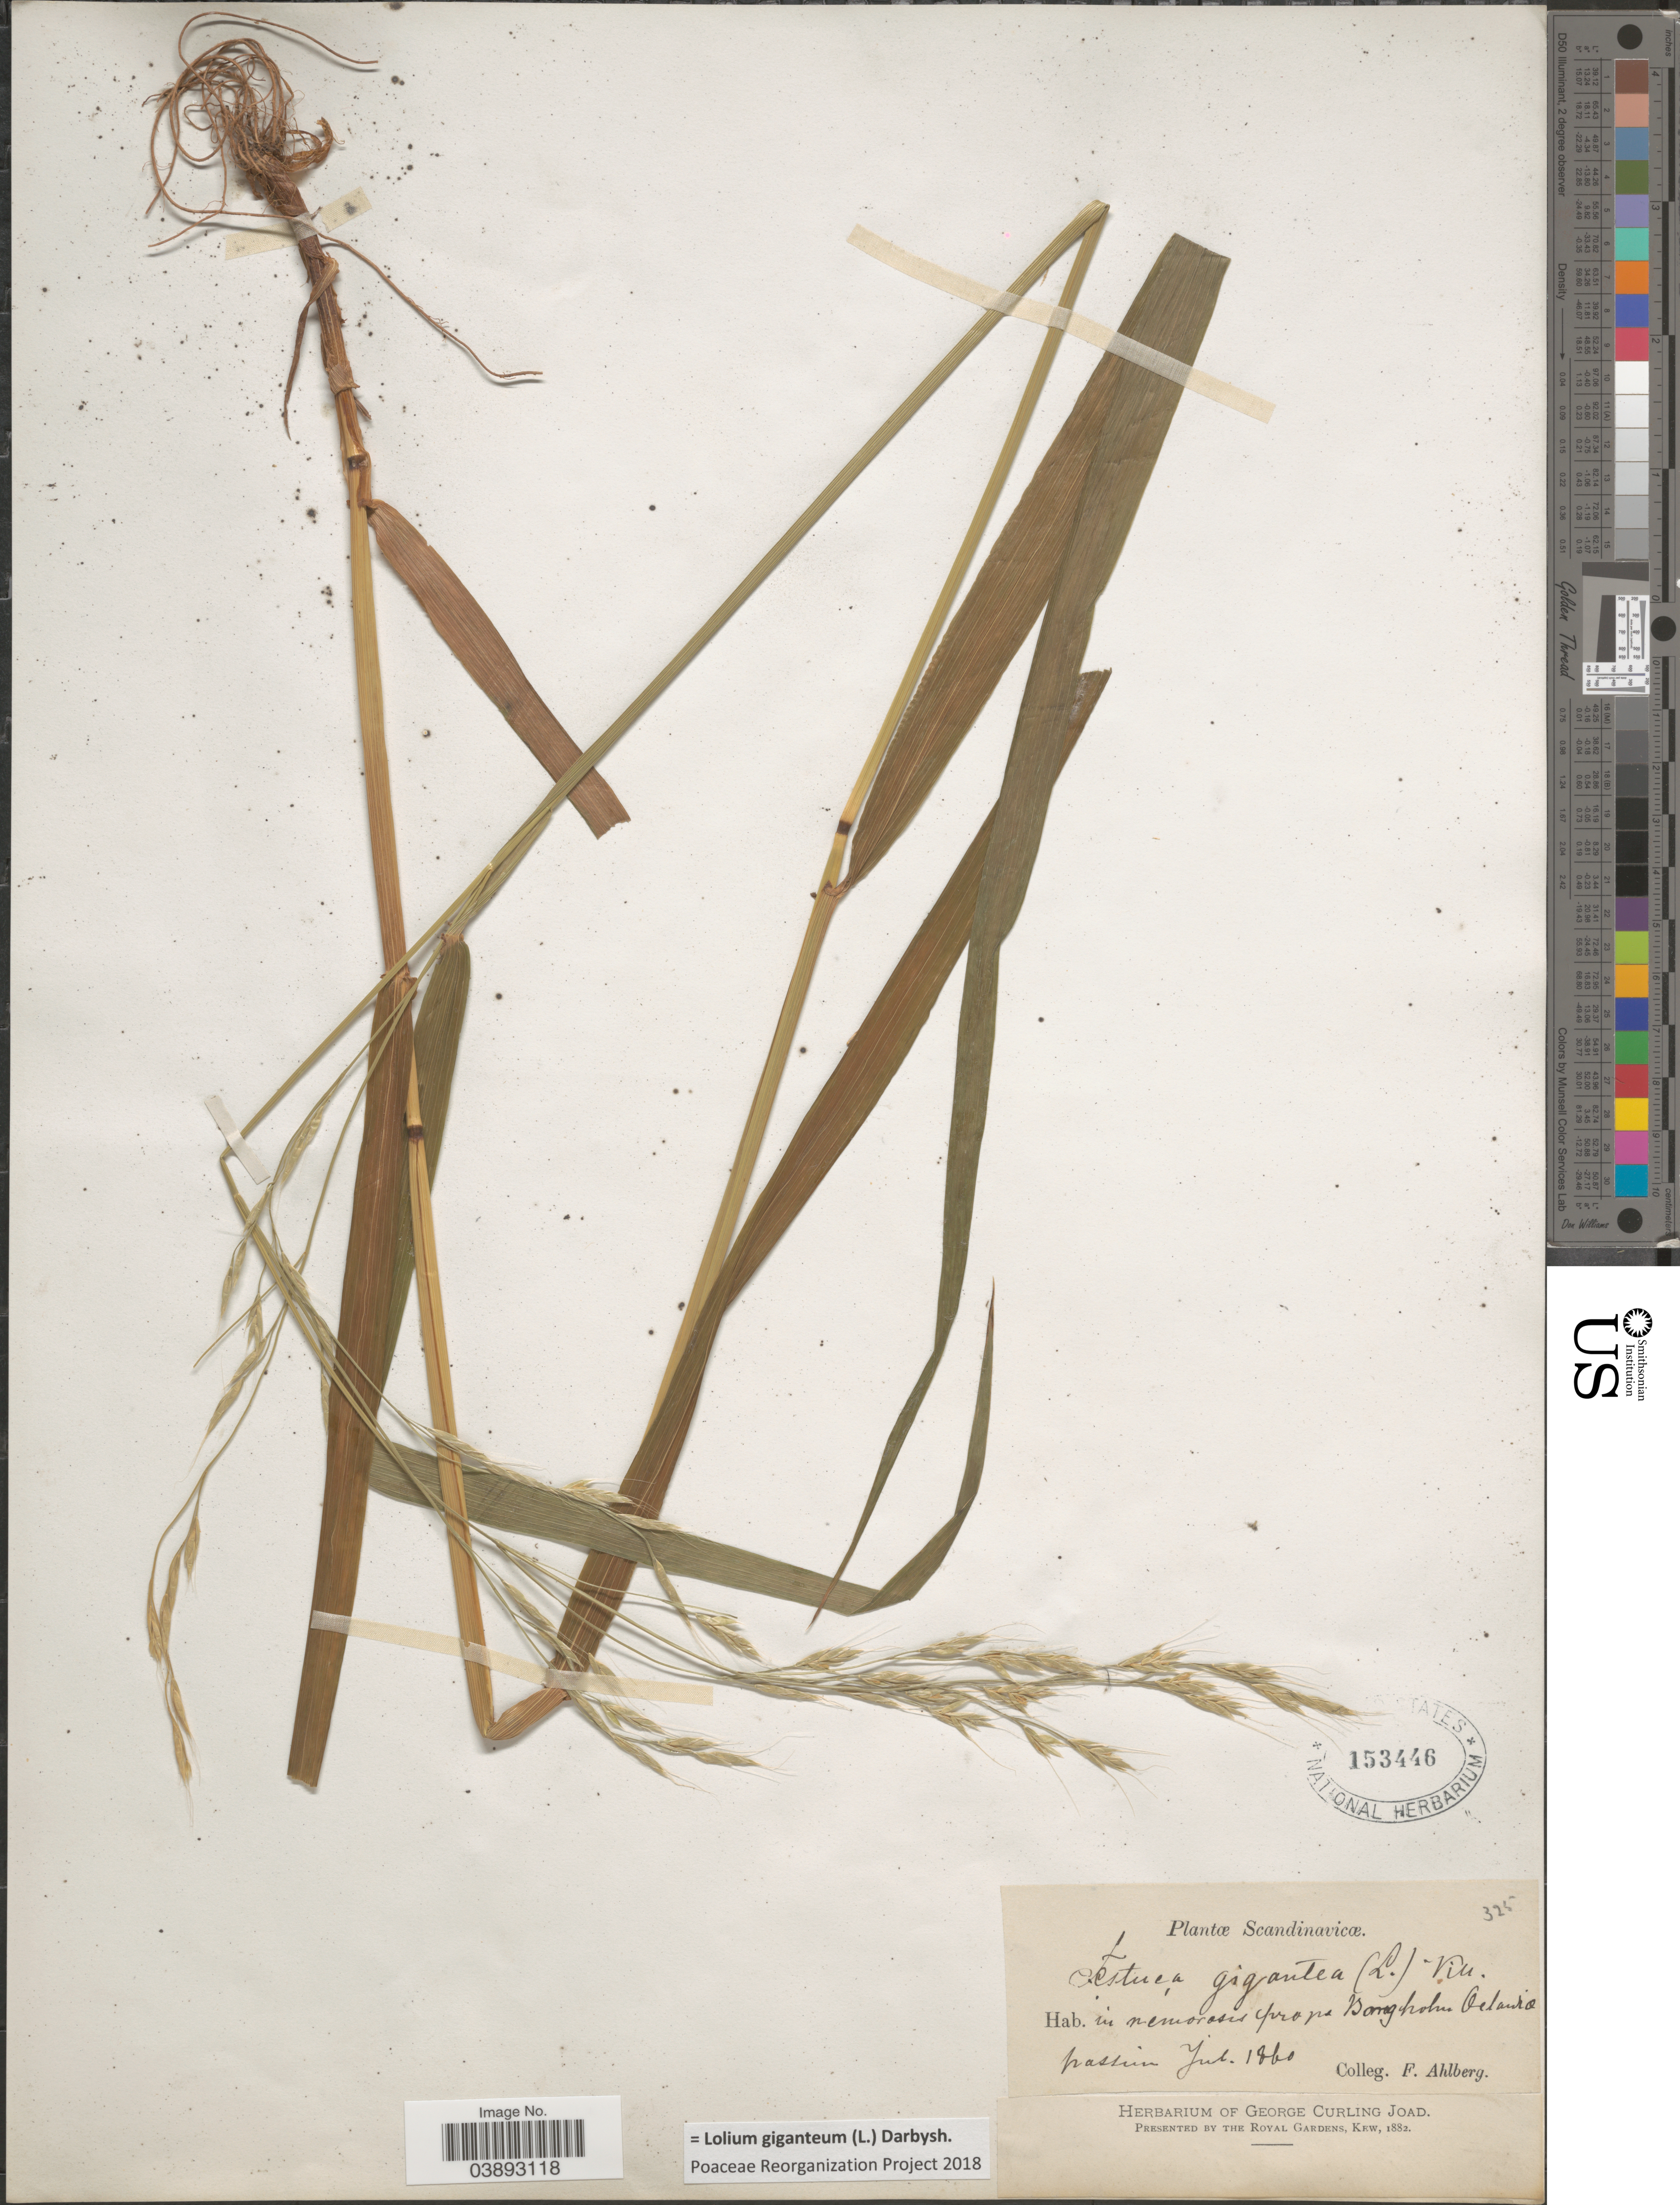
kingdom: Plantae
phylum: Tracheophyta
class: Liliopsida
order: Poales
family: Poaceae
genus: Lolium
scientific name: Lolium giganteum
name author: (L.) Darbysh.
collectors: F. Ahlberg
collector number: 325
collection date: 1860-07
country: Sweden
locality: Scandinavicæ. In nemorosis prope Borgholm Oelandia.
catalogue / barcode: US 153446